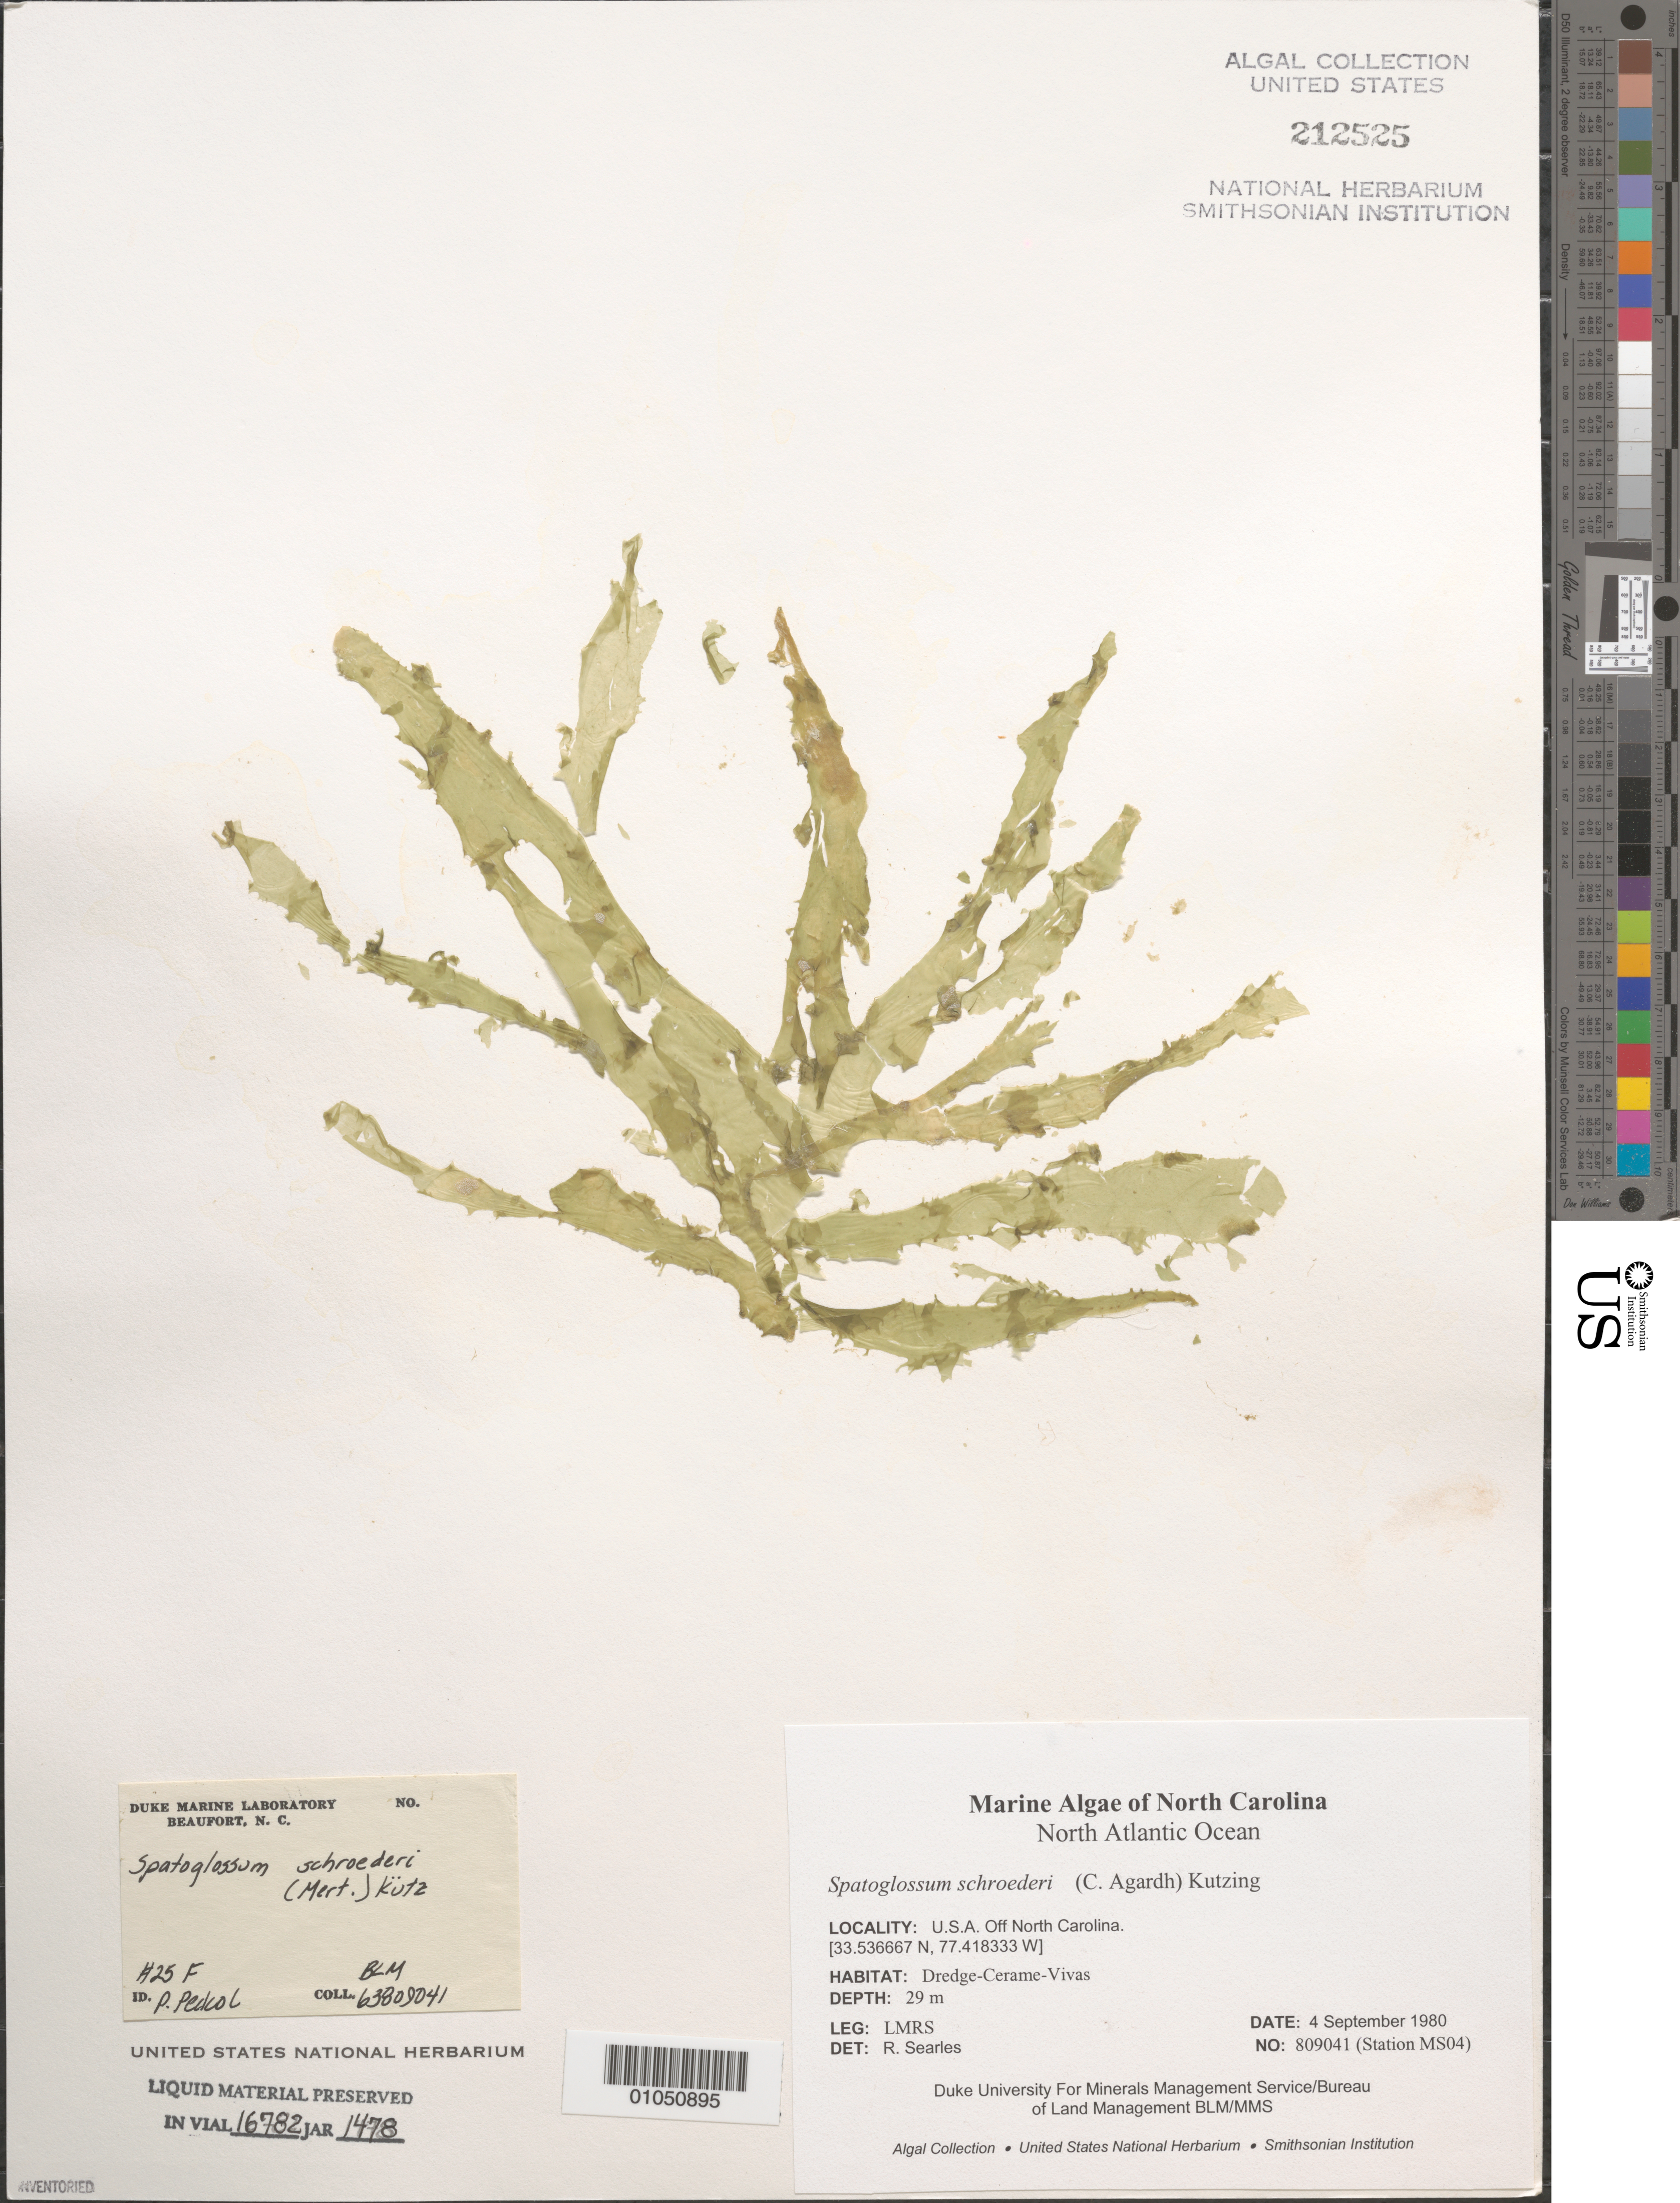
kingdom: Chromista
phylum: Ochrophyta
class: Phaeophyceae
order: Dictyotales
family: Dictyotaceae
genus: Spatoglossum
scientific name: Spatoglossum schroederi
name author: (C. Agardh) Kütz.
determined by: Searles, R. B.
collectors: LMRS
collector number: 809041 (Station MS04)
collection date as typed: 04 Sep 1980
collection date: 1980-09-04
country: United States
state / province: North Carolina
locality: North Atlantic Ocean off North Carolina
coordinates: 33.536667 N, 77.418333 W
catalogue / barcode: US 212525